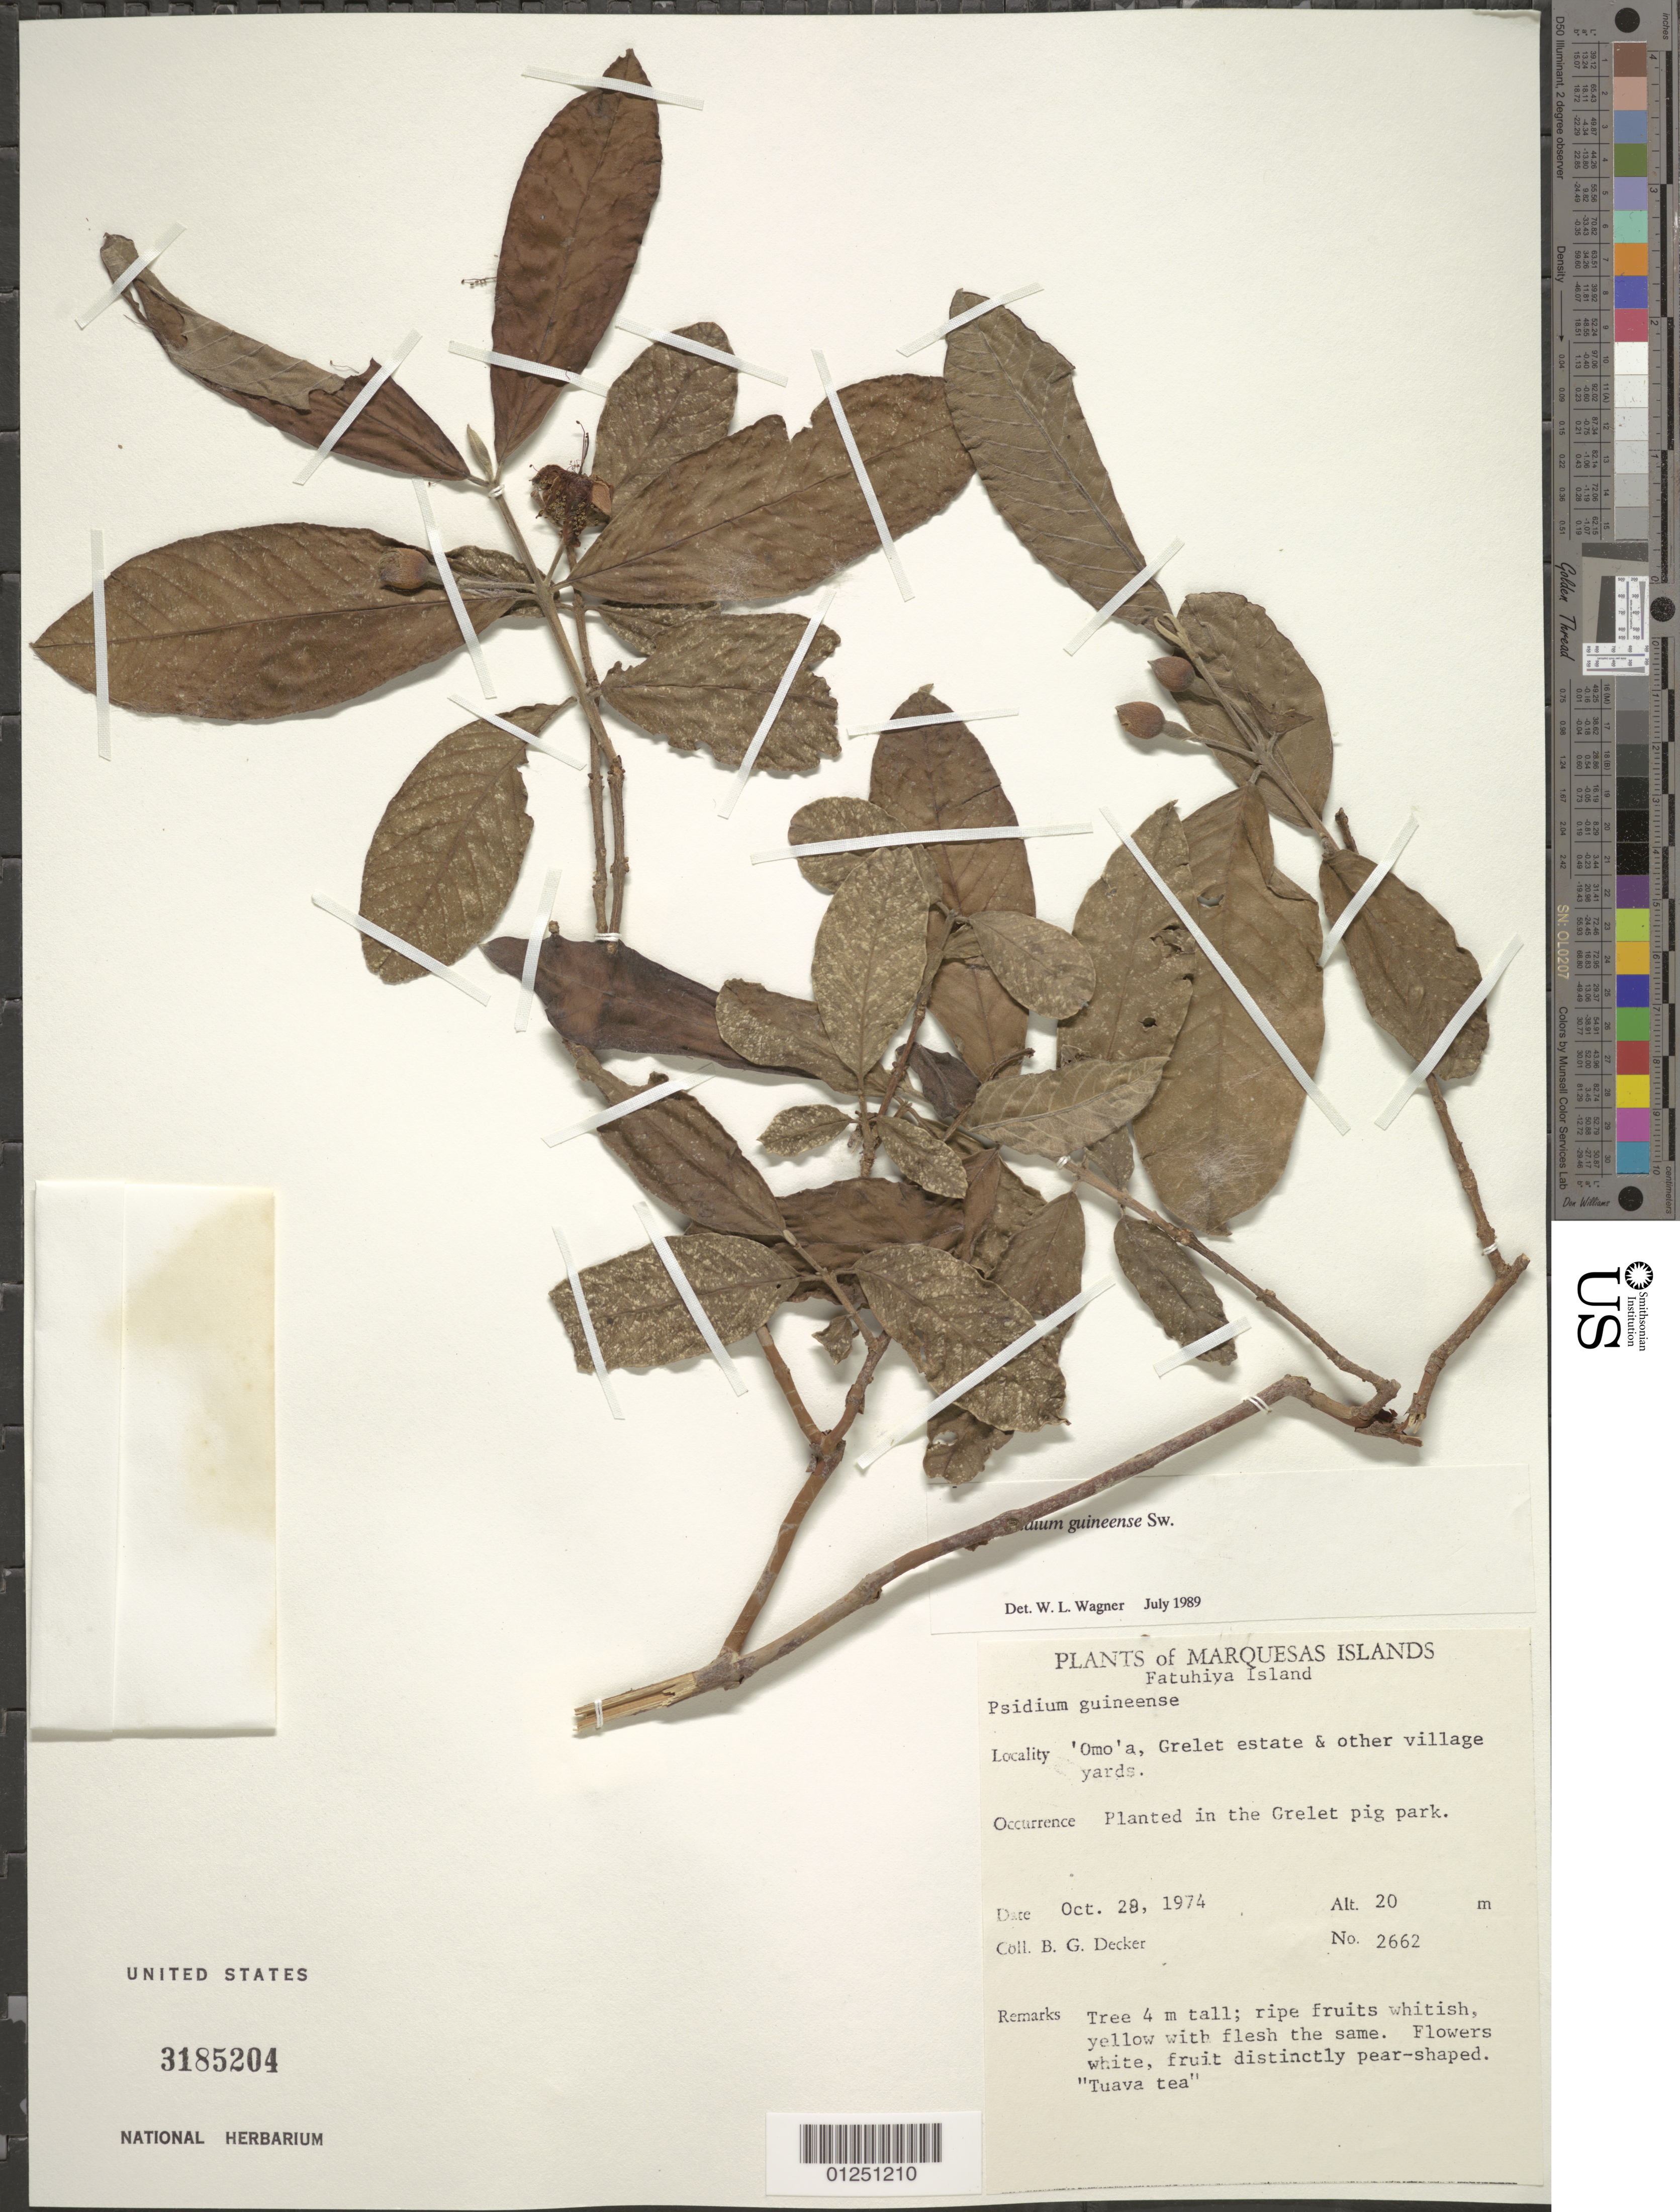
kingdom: Plantae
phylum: Tracheophyta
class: Magnoliopsida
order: Myrtales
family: Myrtaceae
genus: Psidium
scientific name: Psidium guineense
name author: Sw.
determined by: Wagner, W. L., (BOT), Smithsonian Institution - National Museum of Natural History (UNITED STATES)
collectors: B. G. Decker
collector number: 2662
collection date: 1974-10-28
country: French Polynesia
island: Fatu Hiva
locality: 'Omo'a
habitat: village yards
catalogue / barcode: US 3185204